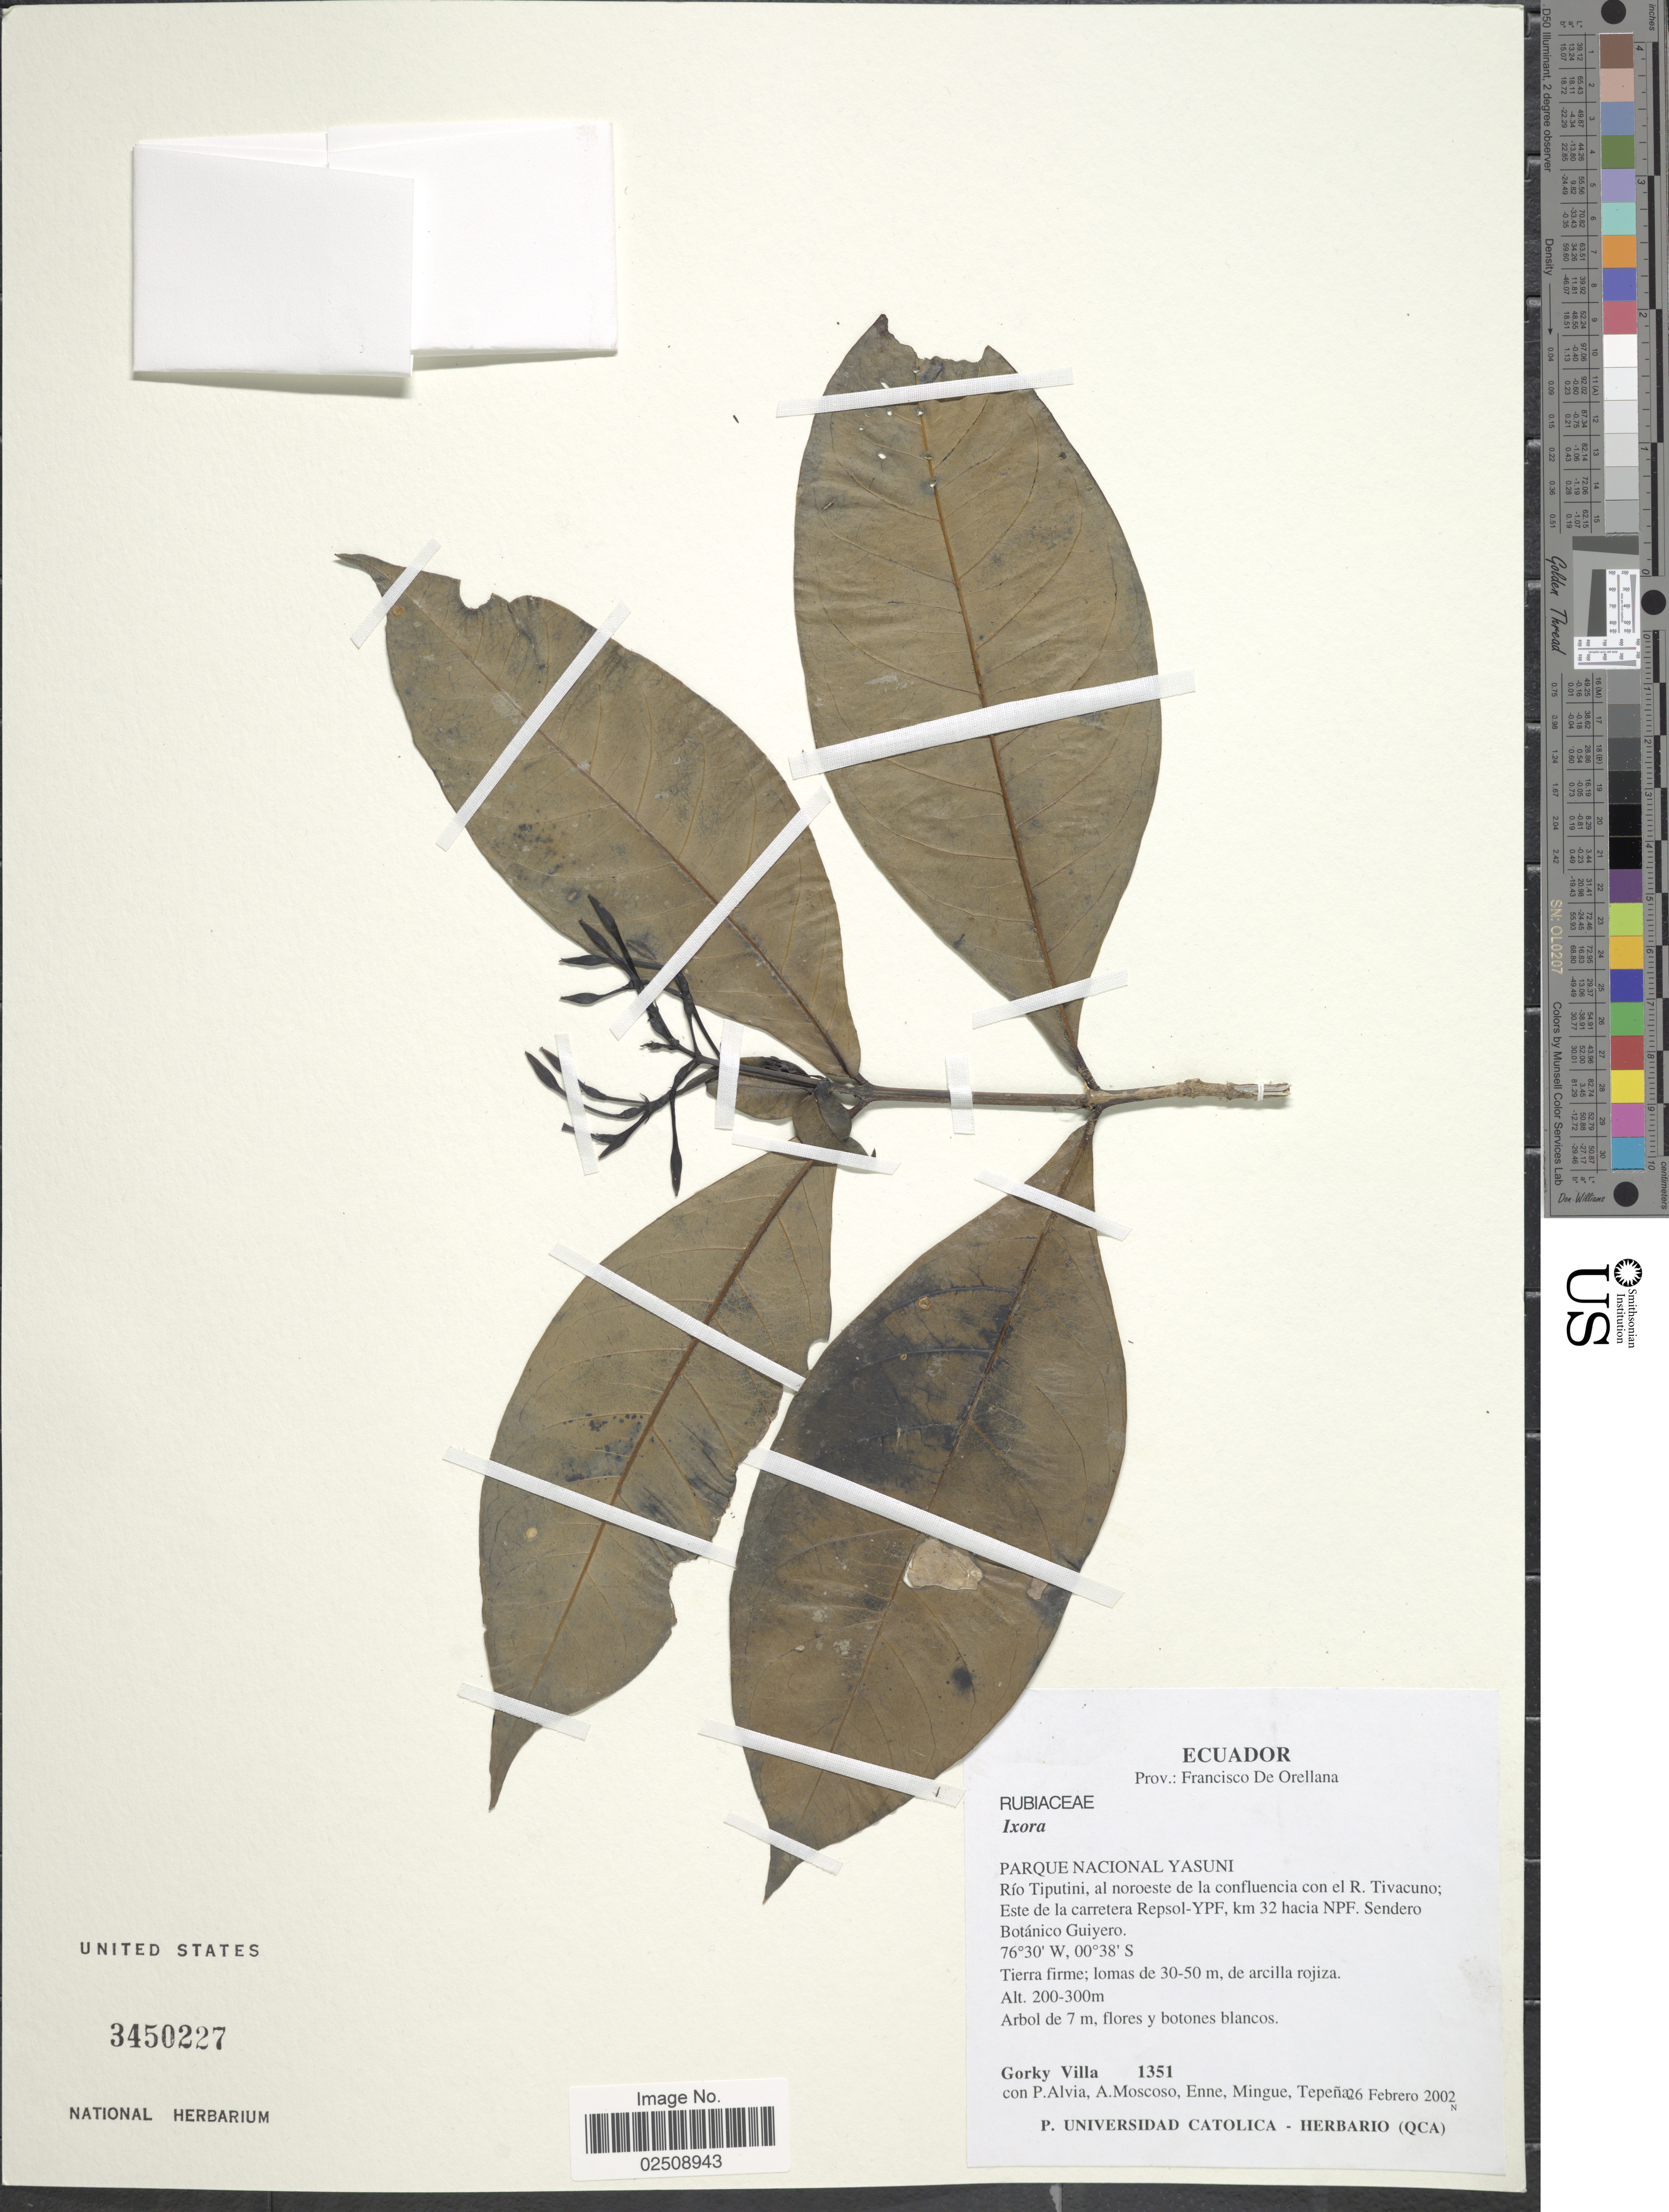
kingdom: Plantae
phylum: Tracheophyta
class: Magnoliopsida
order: Gentianales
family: Rubiaceae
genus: Ixora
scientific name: Ixora sp.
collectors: G. Villa, P. Alvia, A. Moscoso, Enne & et al.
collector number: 1351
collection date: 2002-02-26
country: Ecuador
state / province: Orellana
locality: Prov.: Francisco De Orellana. Parque Nacional Yasuni. Rio Tiputini, al noroeste de la confluencia con el R. Tivacuno; Este de la carretera Repsol-YPF, km 32 hacia NPF. Sendero Botanico Guiyero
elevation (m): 200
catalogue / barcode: US 3450227